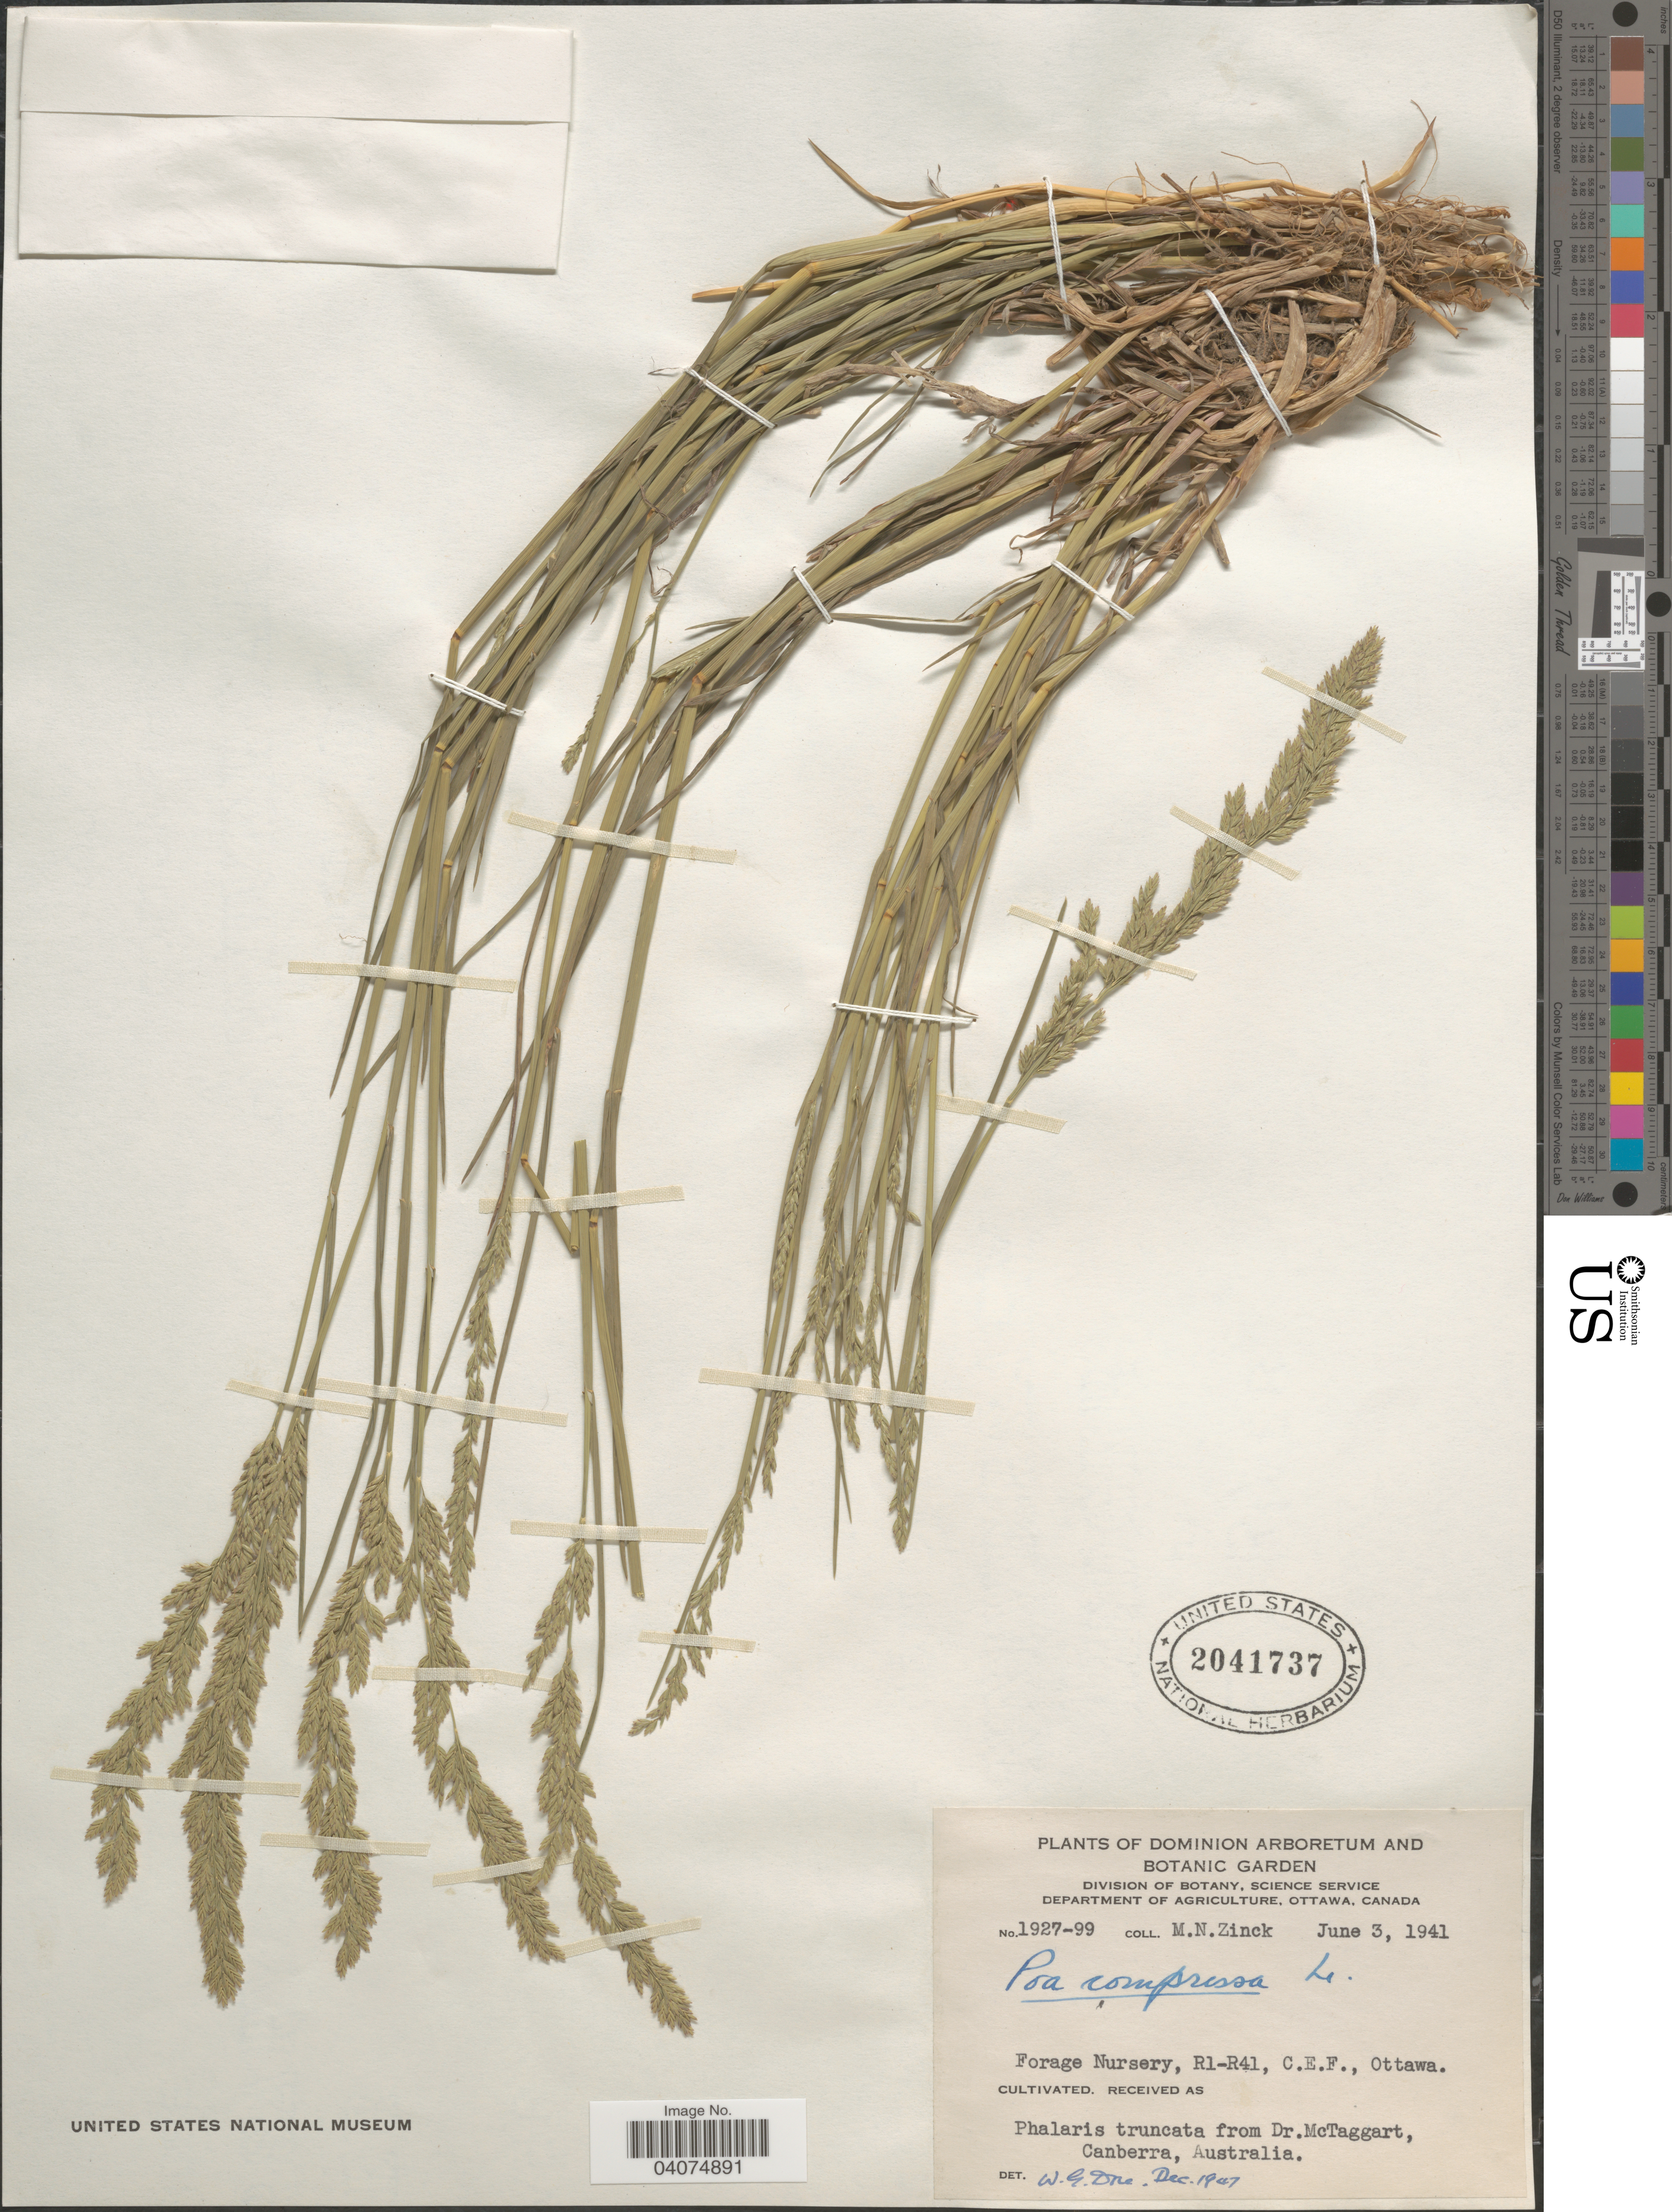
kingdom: Plantae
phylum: Tracheophyta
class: Liliopsida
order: Poales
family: Poaceae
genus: Poa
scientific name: Poa compressa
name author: L.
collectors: M. Zinck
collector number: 1927-99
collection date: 1941-06-03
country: Canada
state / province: Ontario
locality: Dominion Arboretum and Botanic Garden. Forage Nursery, R1-R41, C.E.F., Ottawa.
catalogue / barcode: US 2041737